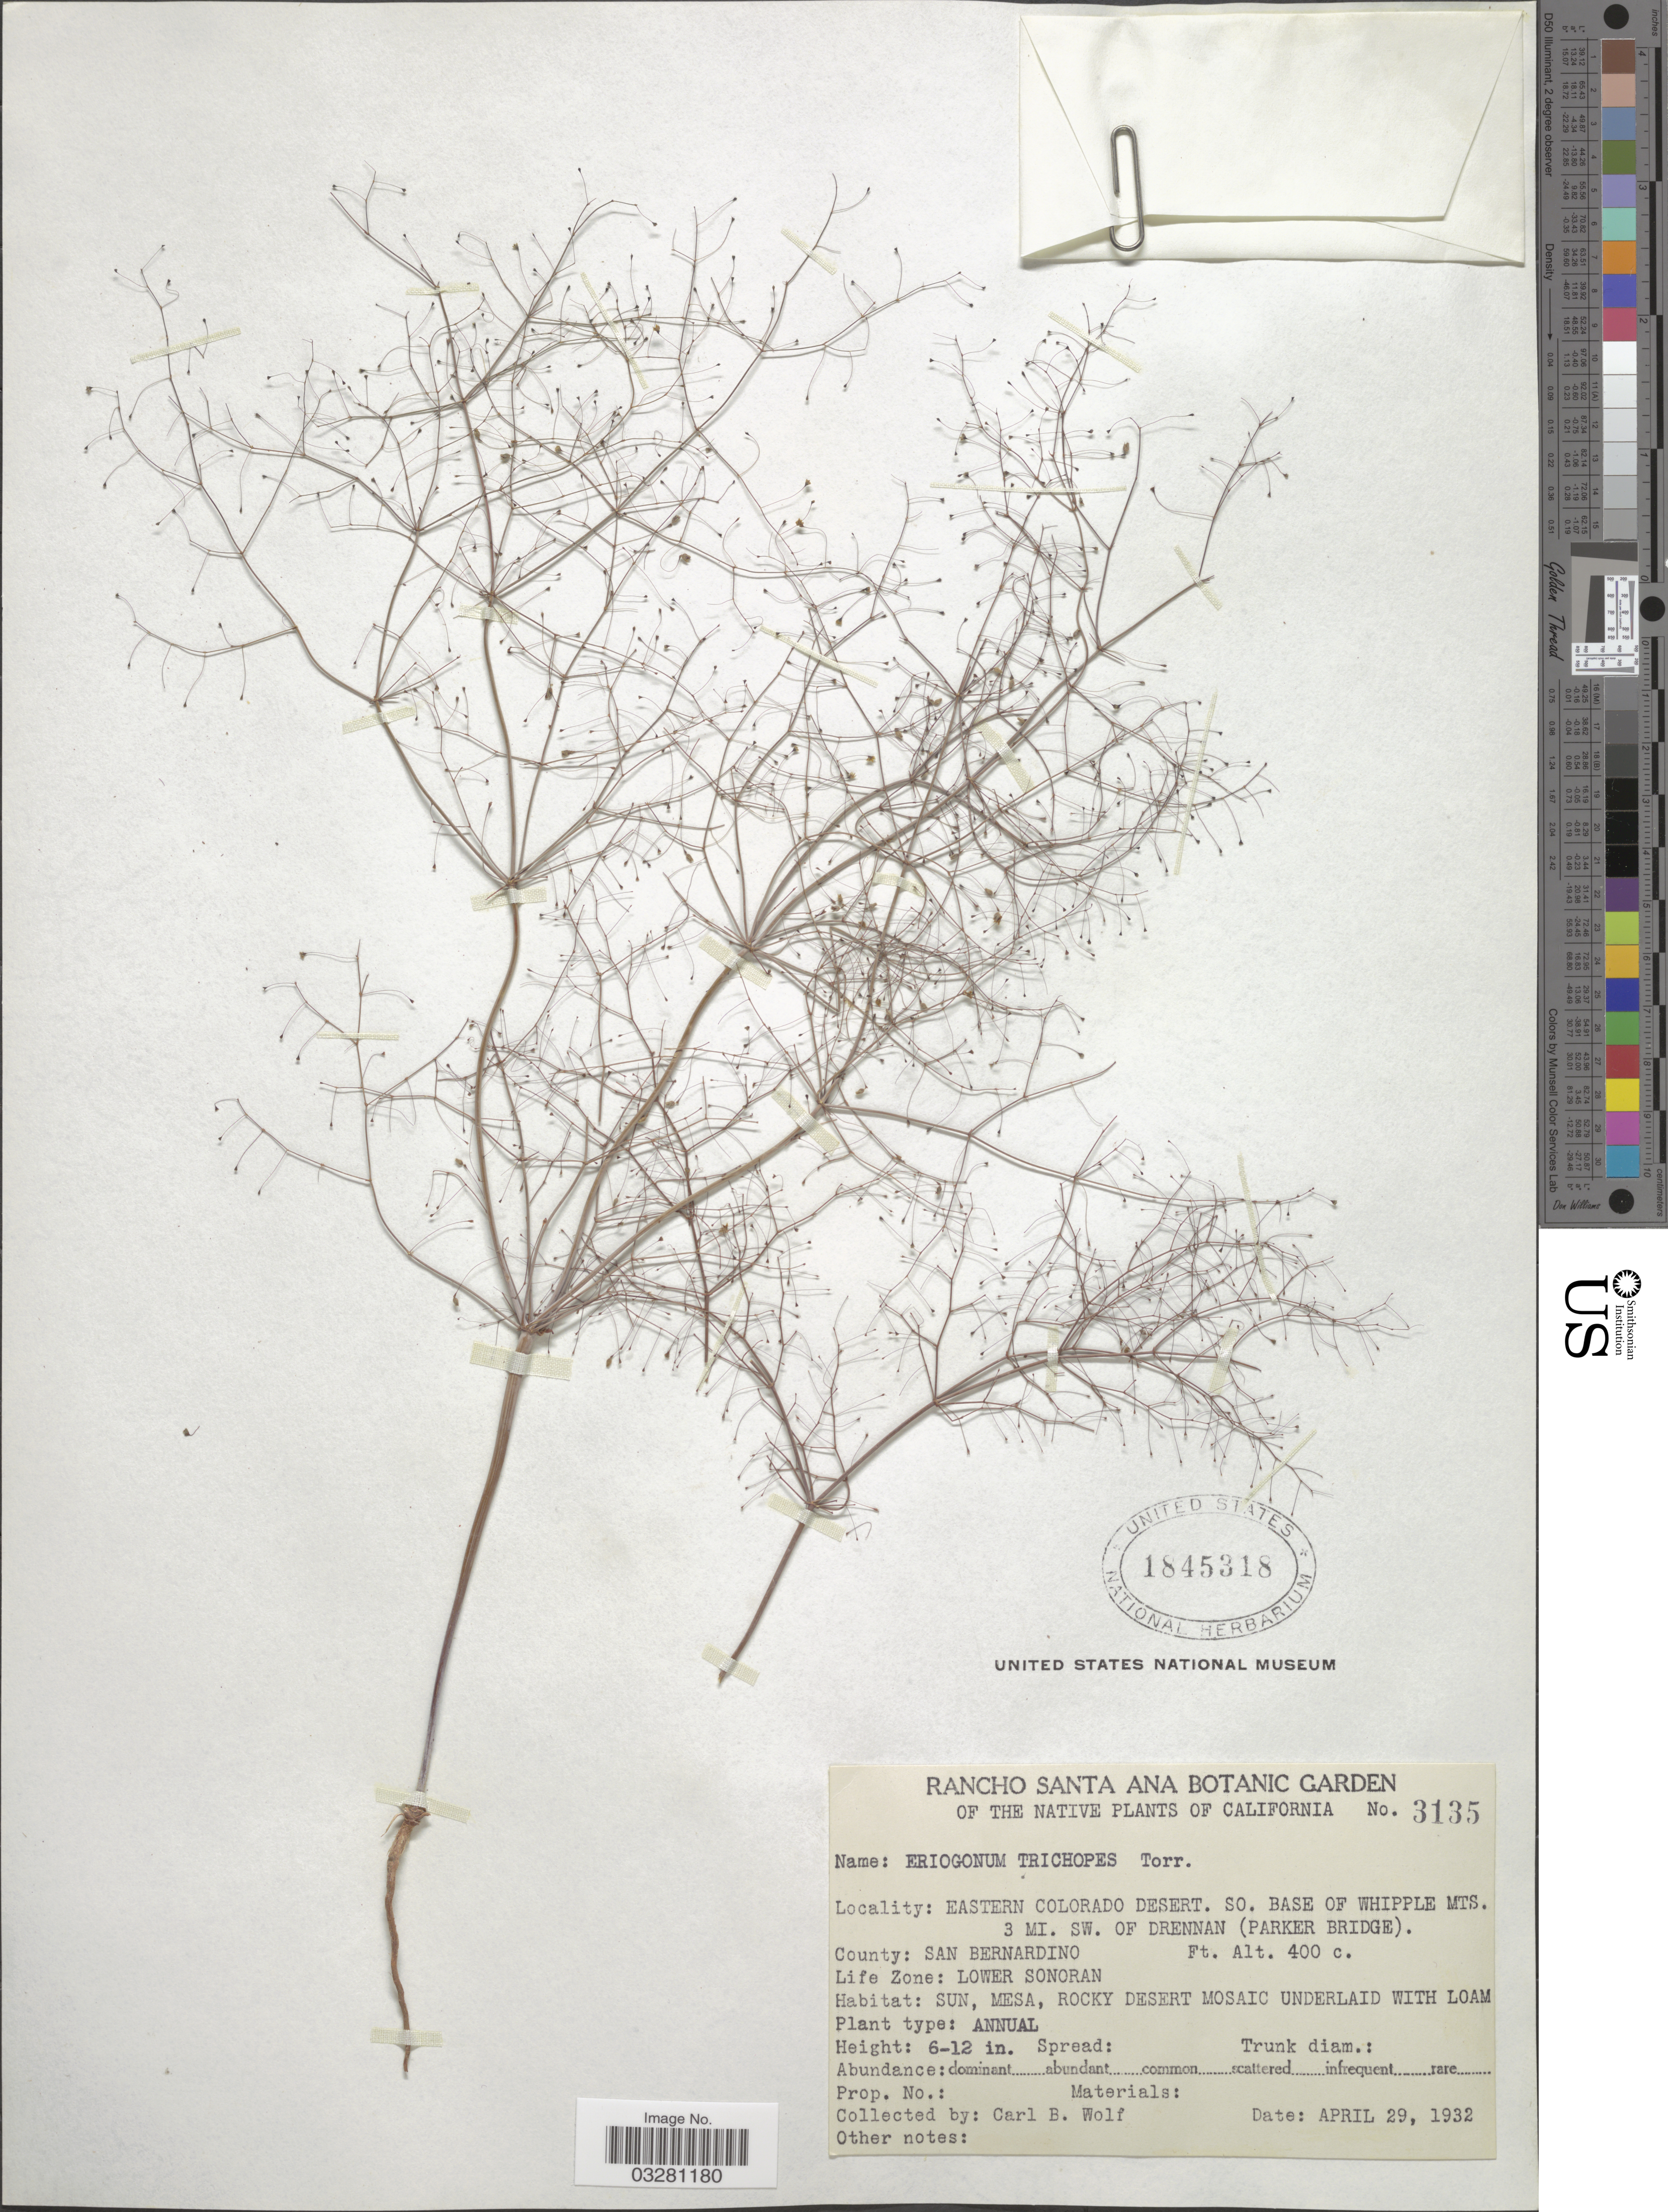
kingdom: Plantae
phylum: Tracheophyta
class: Magnoliopsida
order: Caryophyllales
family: Polygonaceae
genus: Eriogonum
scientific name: Eriogonum trichopes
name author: Torr.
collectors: C. B. Wolf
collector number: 3135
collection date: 1932-04-29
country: United States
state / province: California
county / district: San Bernardino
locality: Eastern Colorado Desert. So. base of Whipple Mts. 3 mi. SW. of Drennan (Parker Bridge). County: San Bernardino.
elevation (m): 122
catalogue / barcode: US 1845318